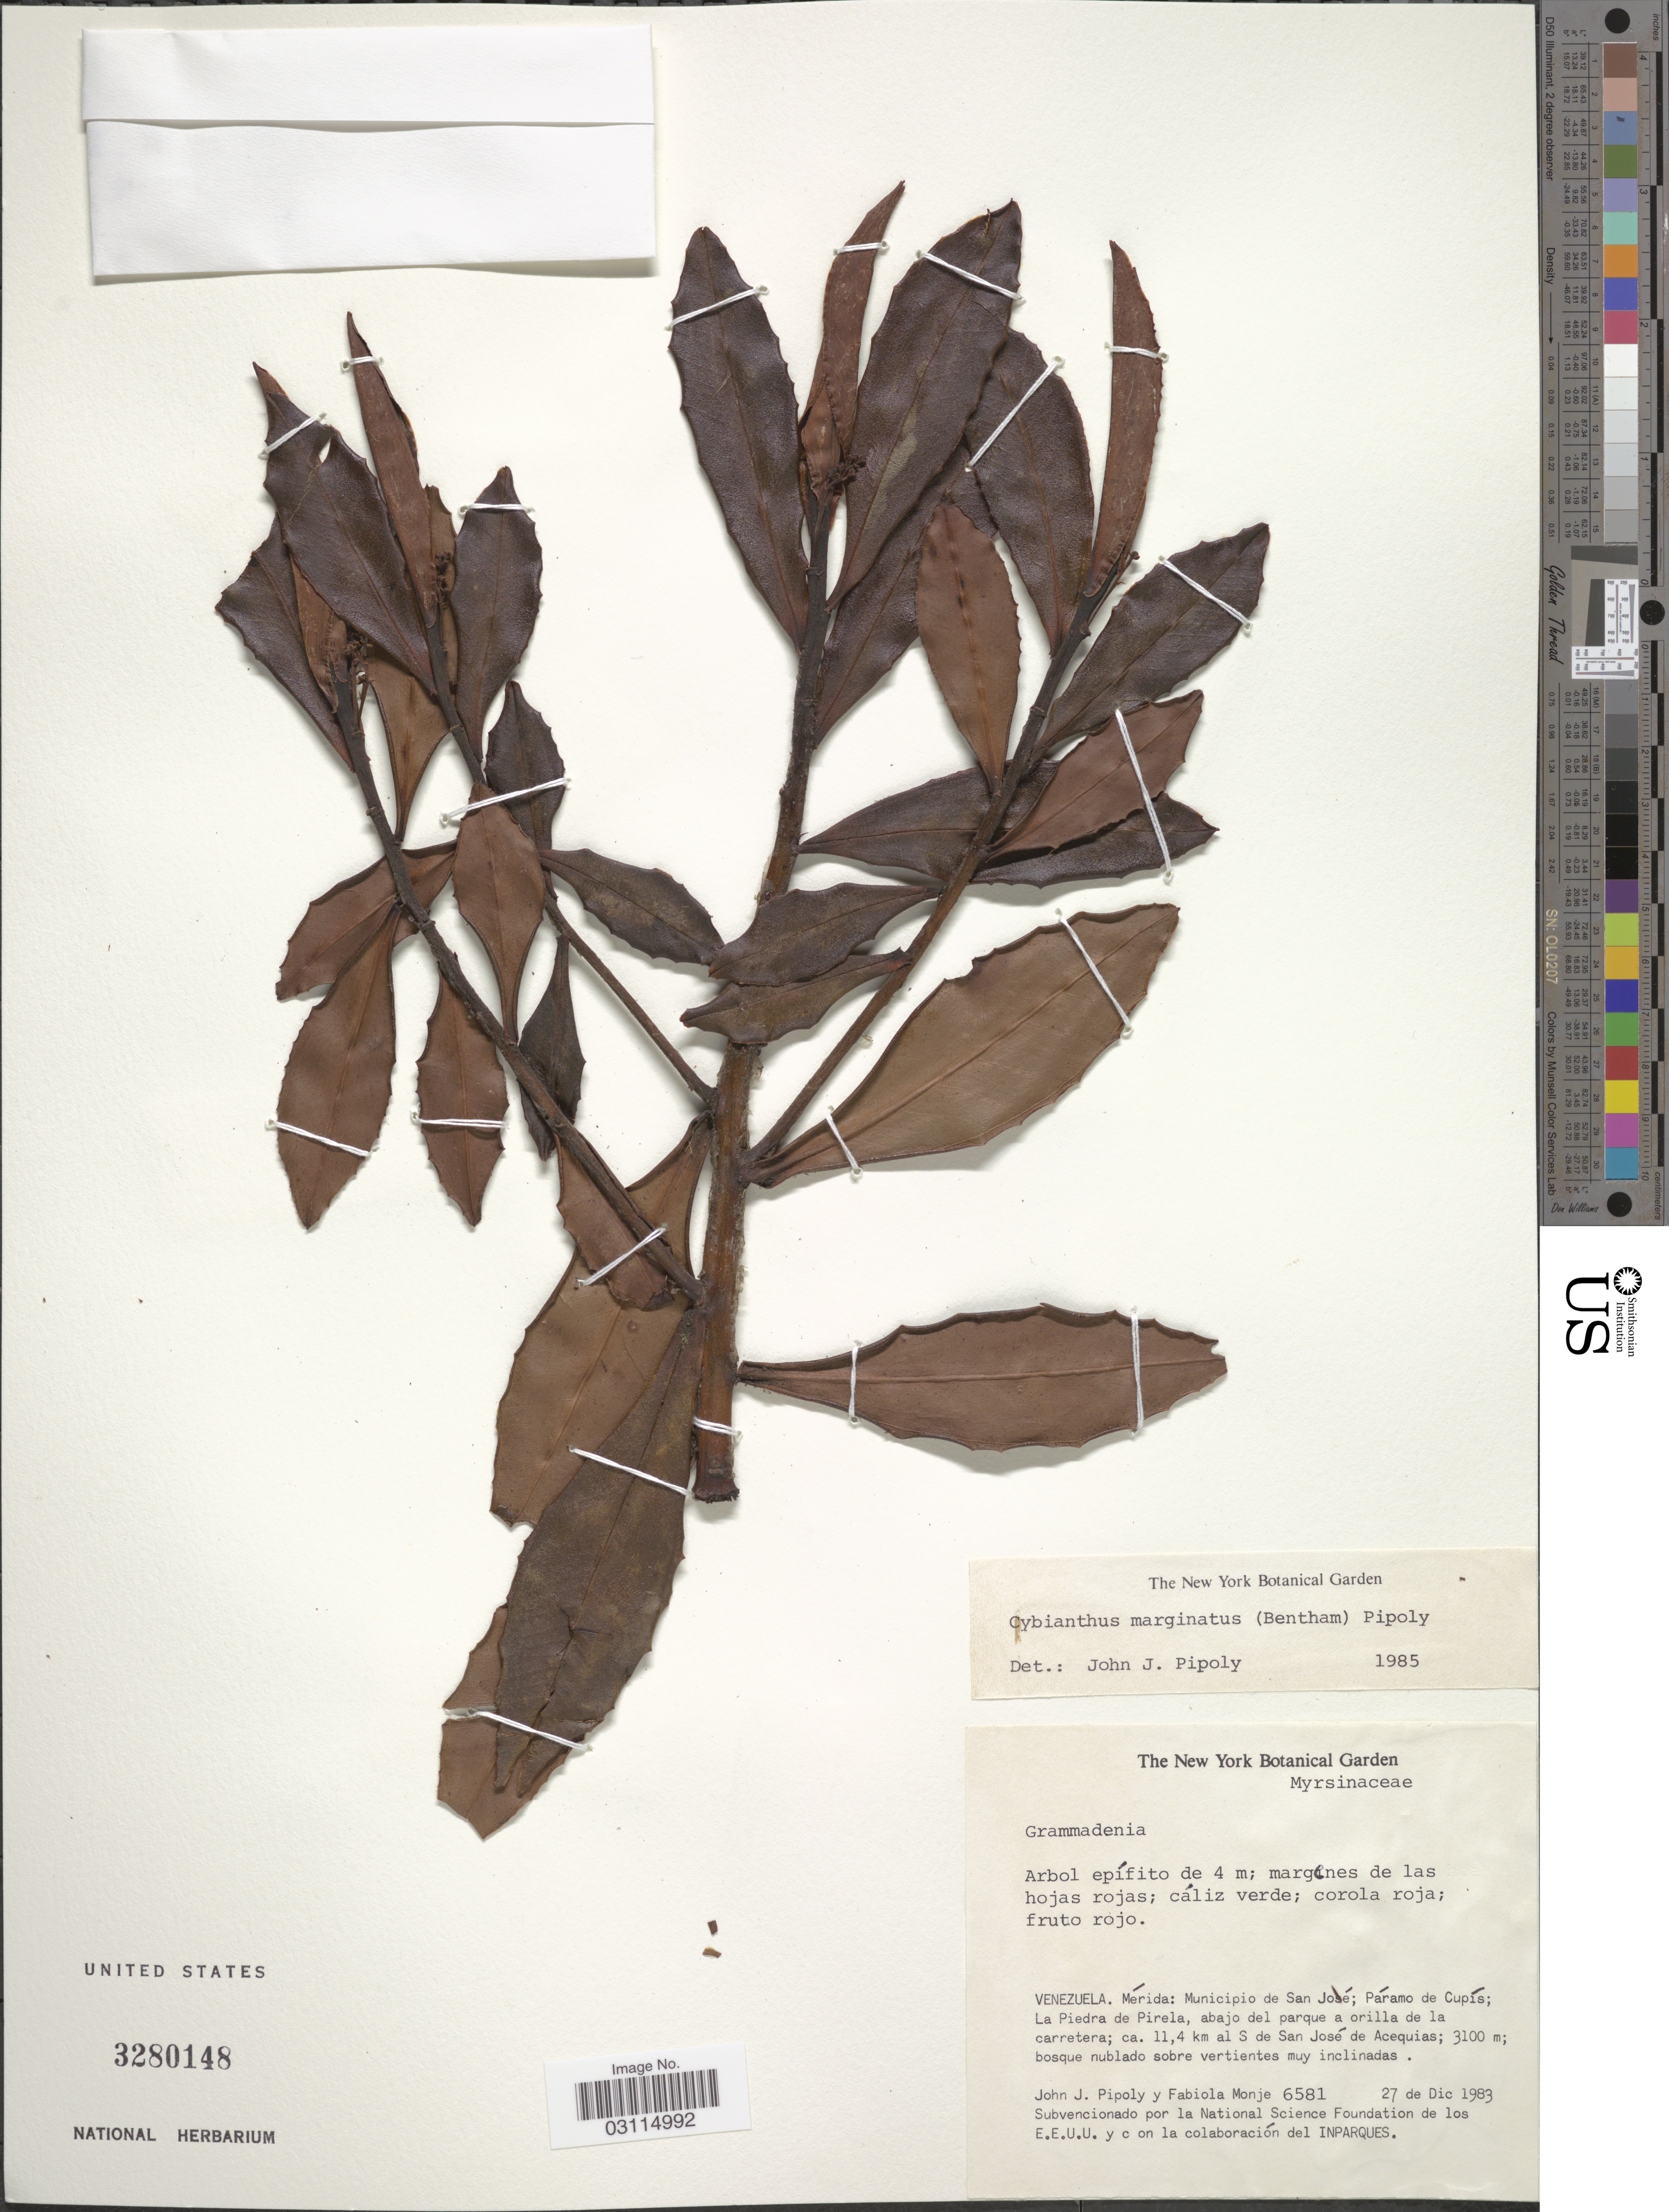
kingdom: Plantae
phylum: Tracheophyta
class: Magnoliopsida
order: Ericales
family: Primulaceae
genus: Cybianthus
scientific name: Cybianthus marginatus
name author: (Benth.) Pipoly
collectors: J. J. Pipoly & F. Monje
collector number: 6581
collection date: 1983-12-27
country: Venezuela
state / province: Mérida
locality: Municipio de San José; Páramo de Cupís; La Piedra de Pirela, abajo del parque a orilla de la carretera; ca. 11.4 km al S de San José de Acequias.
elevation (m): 3100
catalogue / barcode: US 3280148